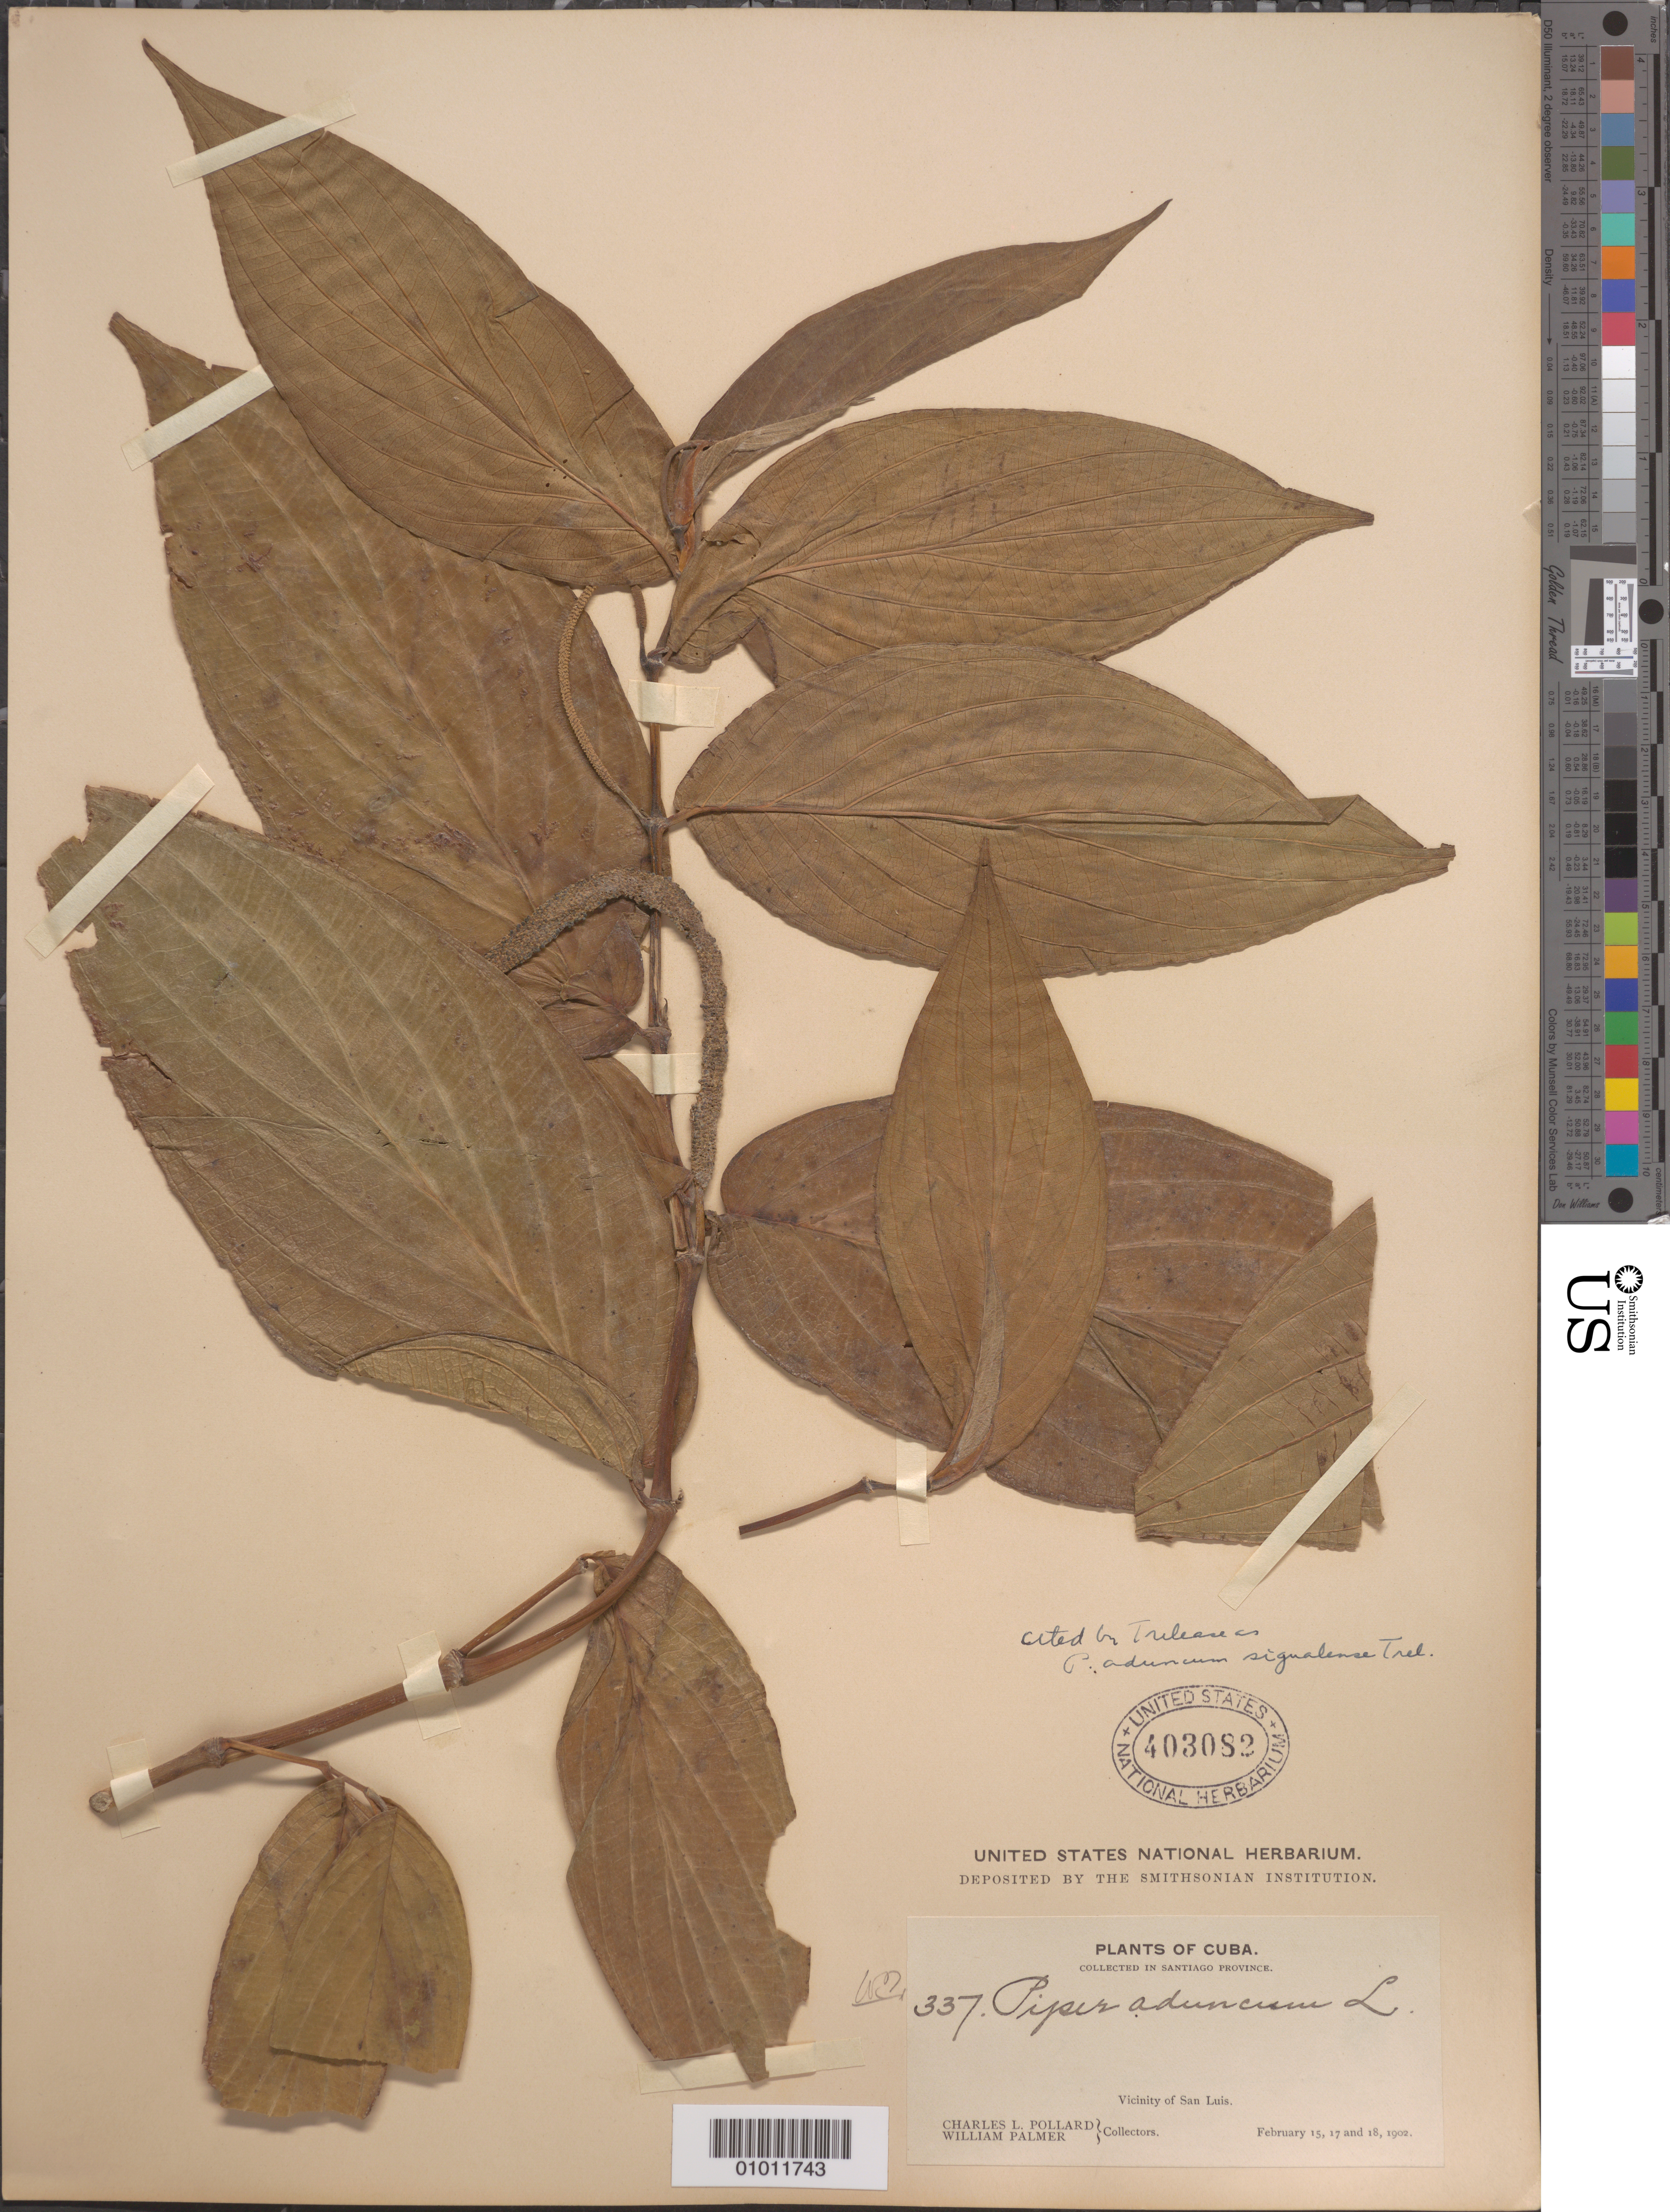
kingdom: Plantae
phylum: Tracheophyta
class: Magnoliopsida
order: Piperales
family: Piperaceae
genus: Piper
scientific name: Piper aduncum var. aduncum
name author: L.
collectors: C. L. Pollard & W. Palmer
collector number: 337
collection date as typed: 15 Feb 1902 to 18 Oct 1902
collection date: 1902-02-15/1902-10-18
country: Cuba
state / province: Santiago de Cuba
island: Cuba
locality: Vicinity of San Luis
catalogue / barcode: US 403082